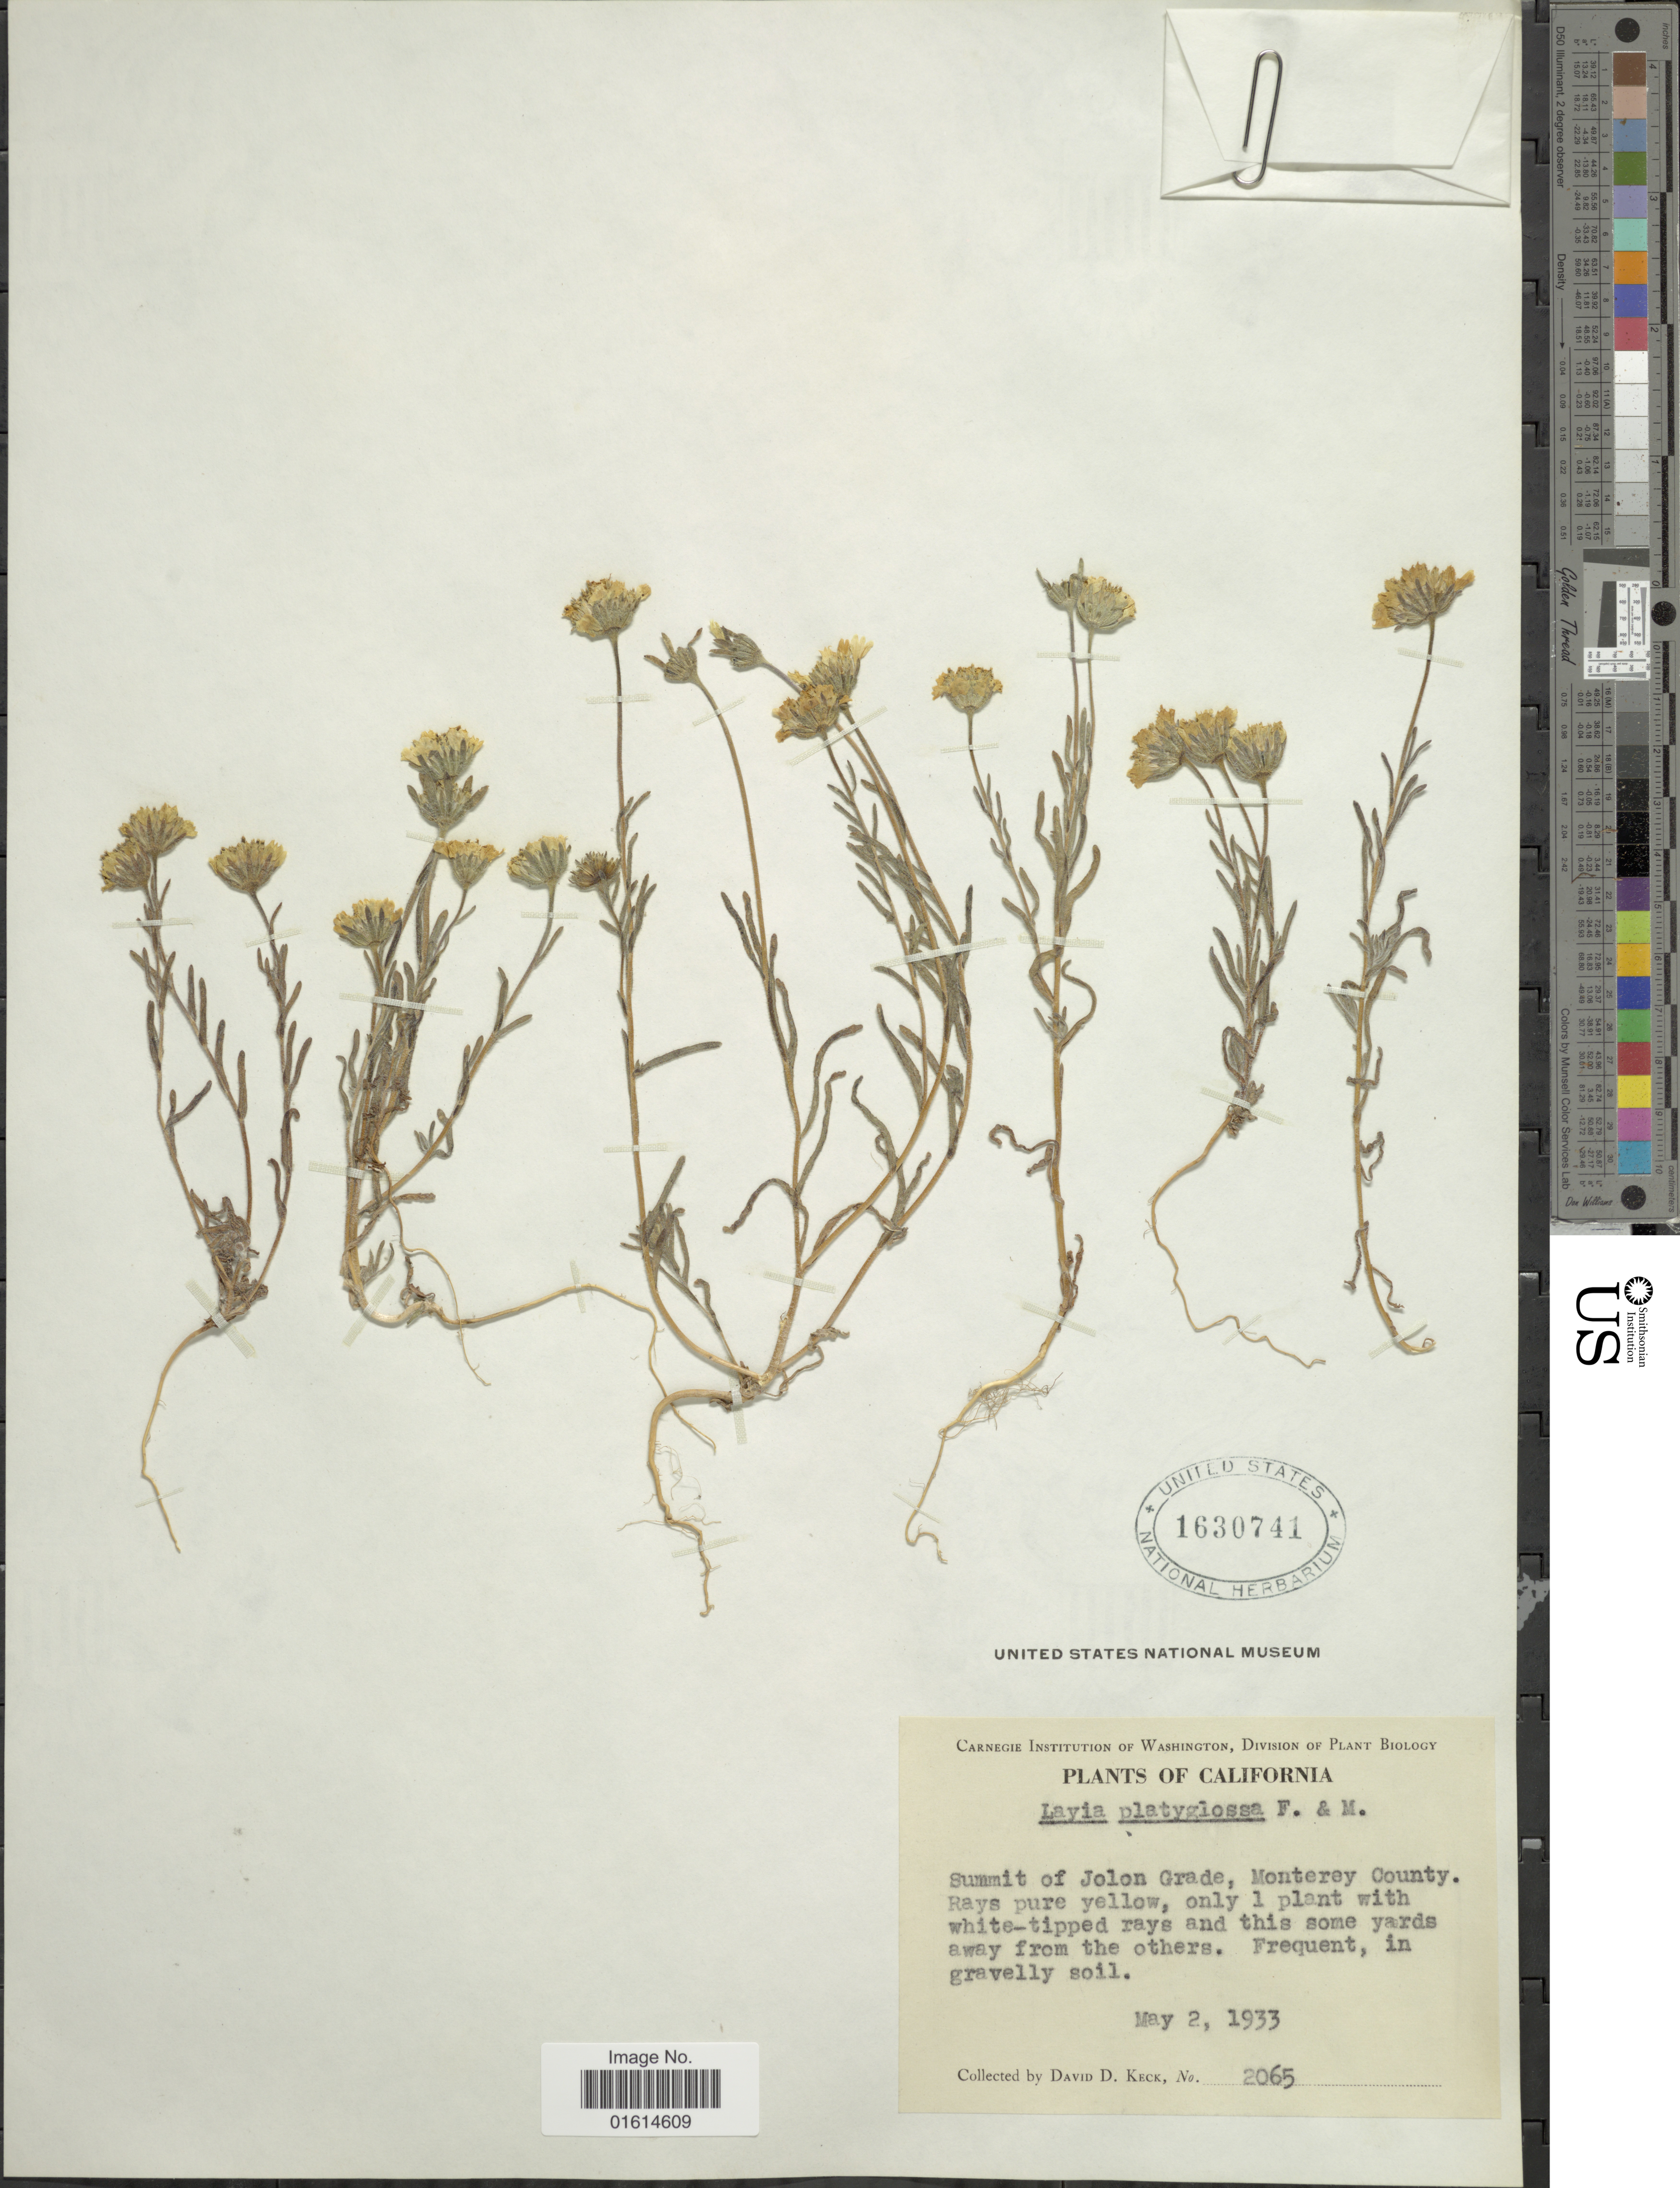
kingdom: Plantae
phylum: Tracheophyta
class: Magnoliopsida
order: Asterales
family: Asteraceae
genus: Layia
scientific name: Layia platyglossa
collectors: D. D. Keck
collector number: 2065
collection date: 1933-05-02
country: United States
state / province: California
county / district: Monterey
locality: Summit of Jolon Grade, Monterey County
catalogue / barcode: US 1630741